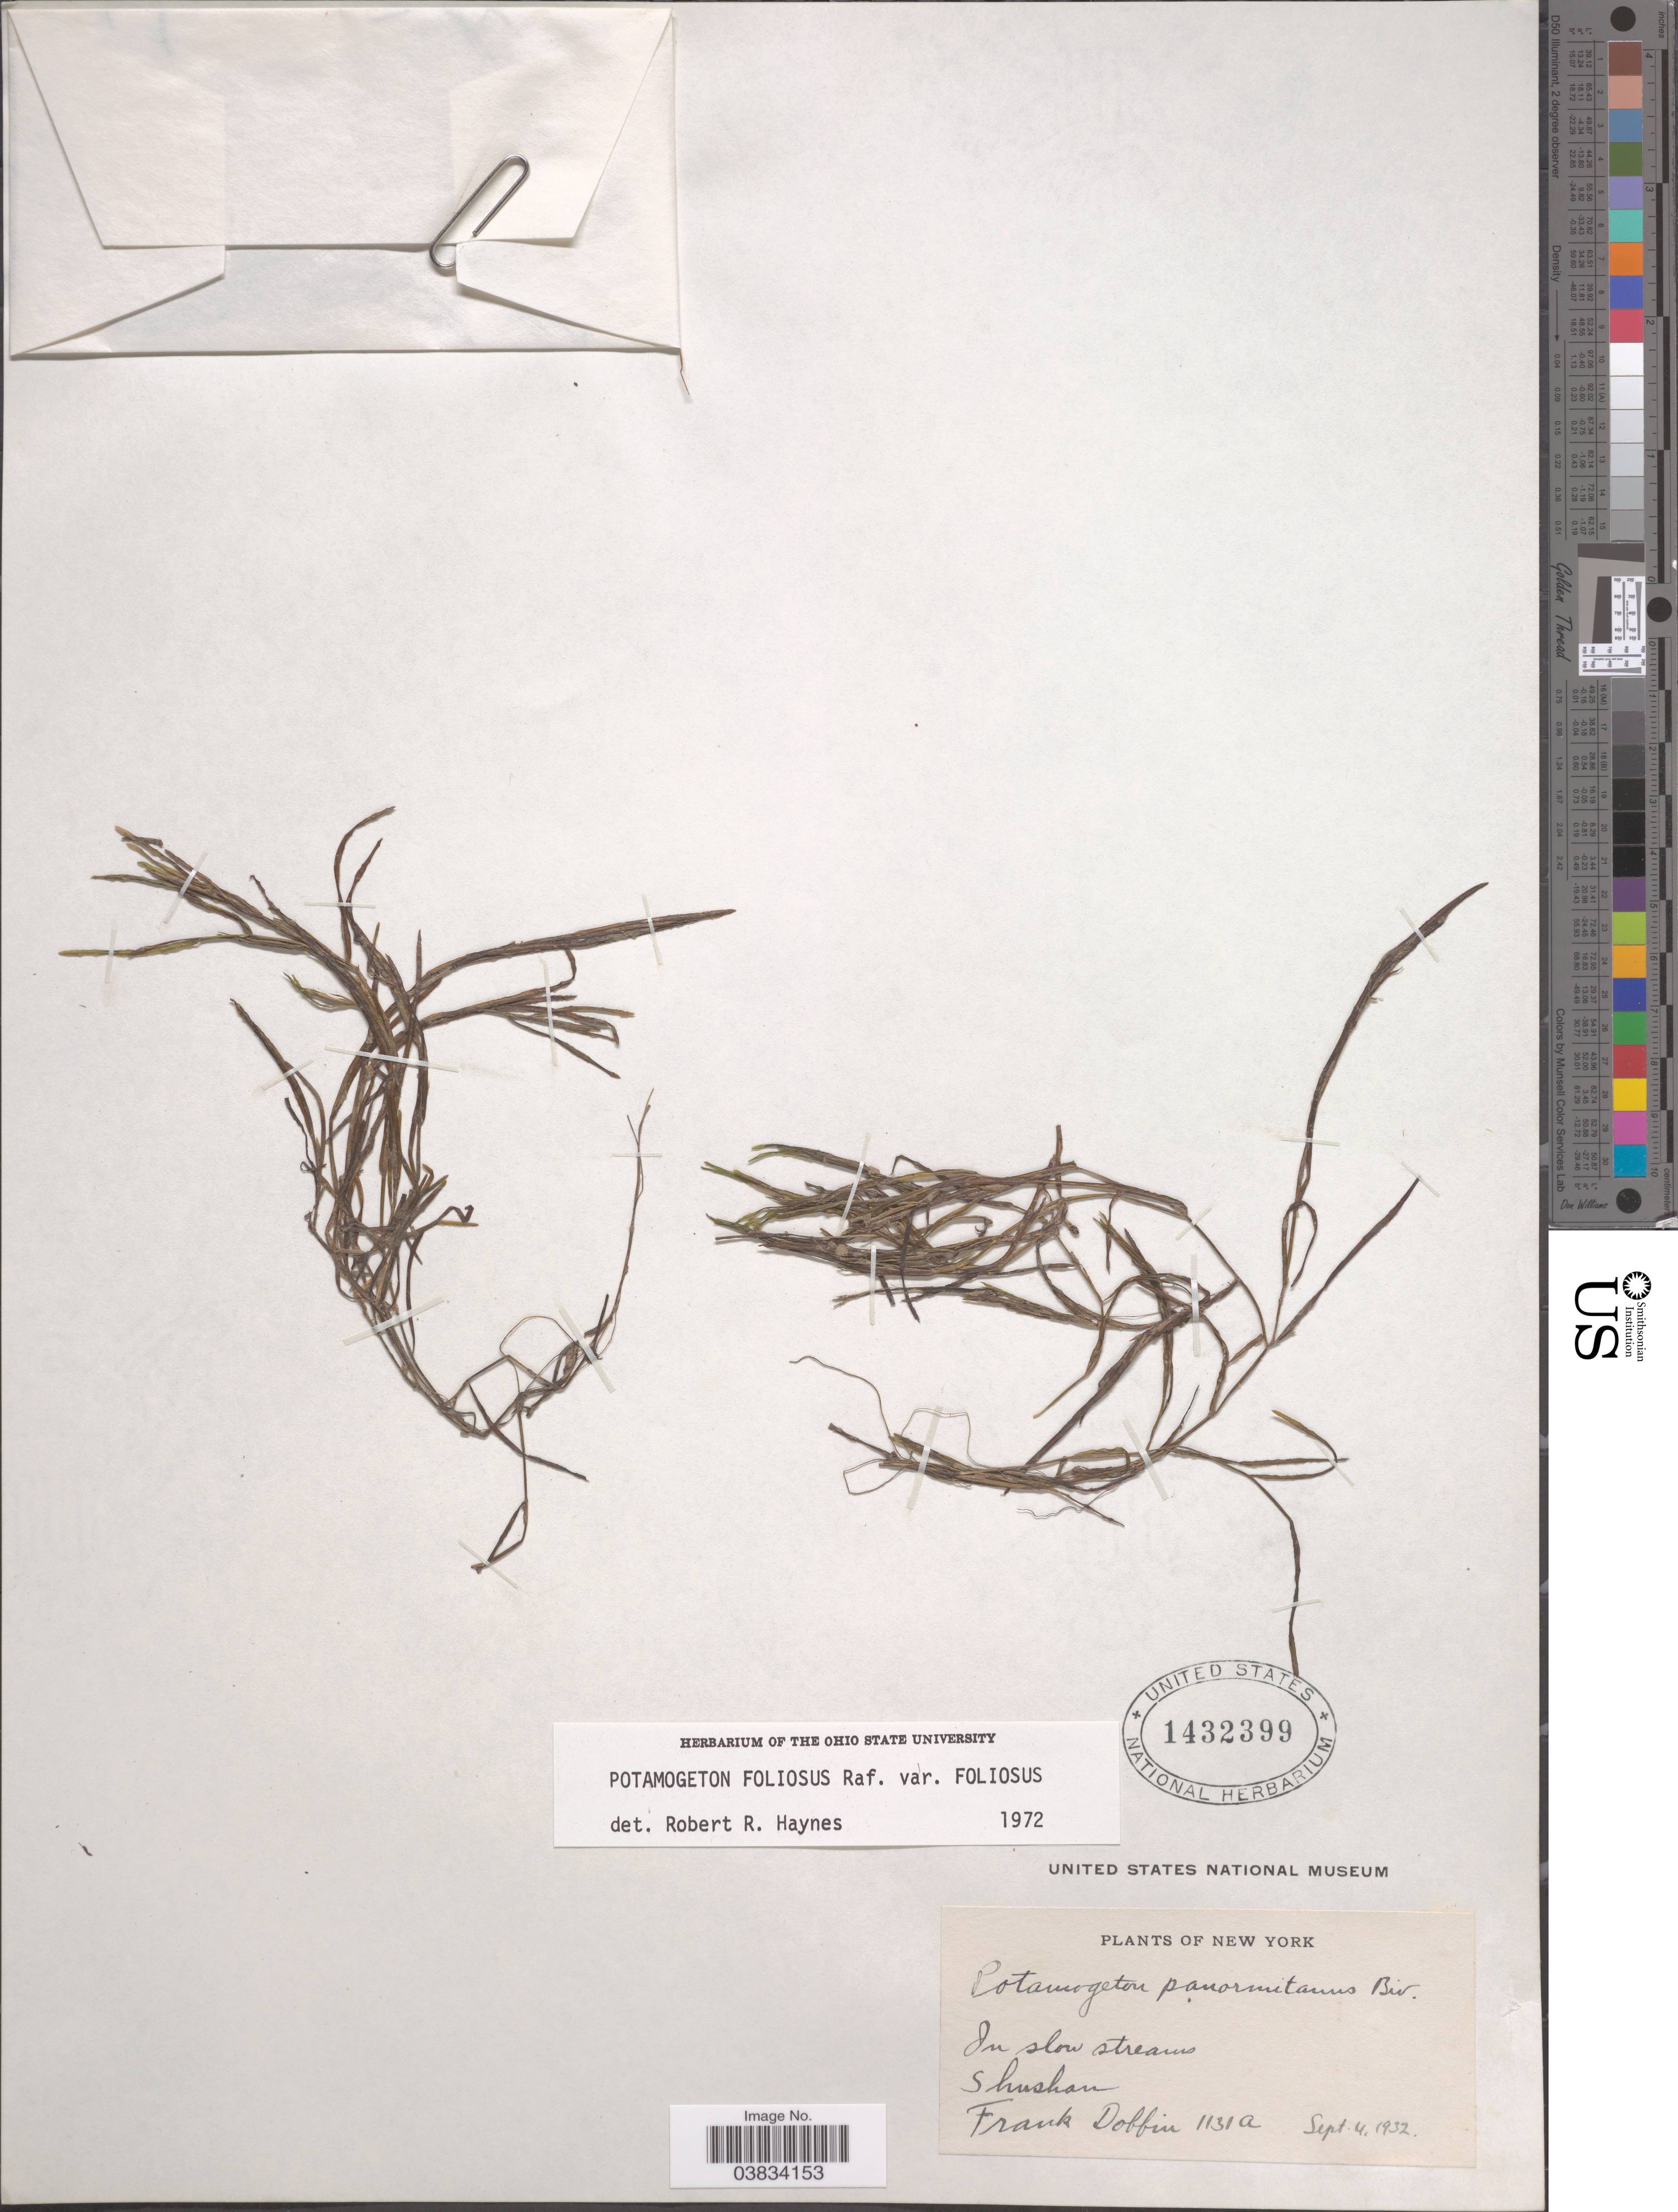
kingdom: Plantae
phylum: Tracheophyta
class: Liliopsida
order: Alismatales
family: Potamogetonaceae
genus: Potamogeton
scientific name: Potamogeton foliosus var. foliosus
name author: Raf.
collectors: F. Dobbin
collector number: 1131a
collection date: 1932-09-04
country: United States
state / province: New York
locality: Slow streams, Shushan.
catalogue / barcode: US 1432399